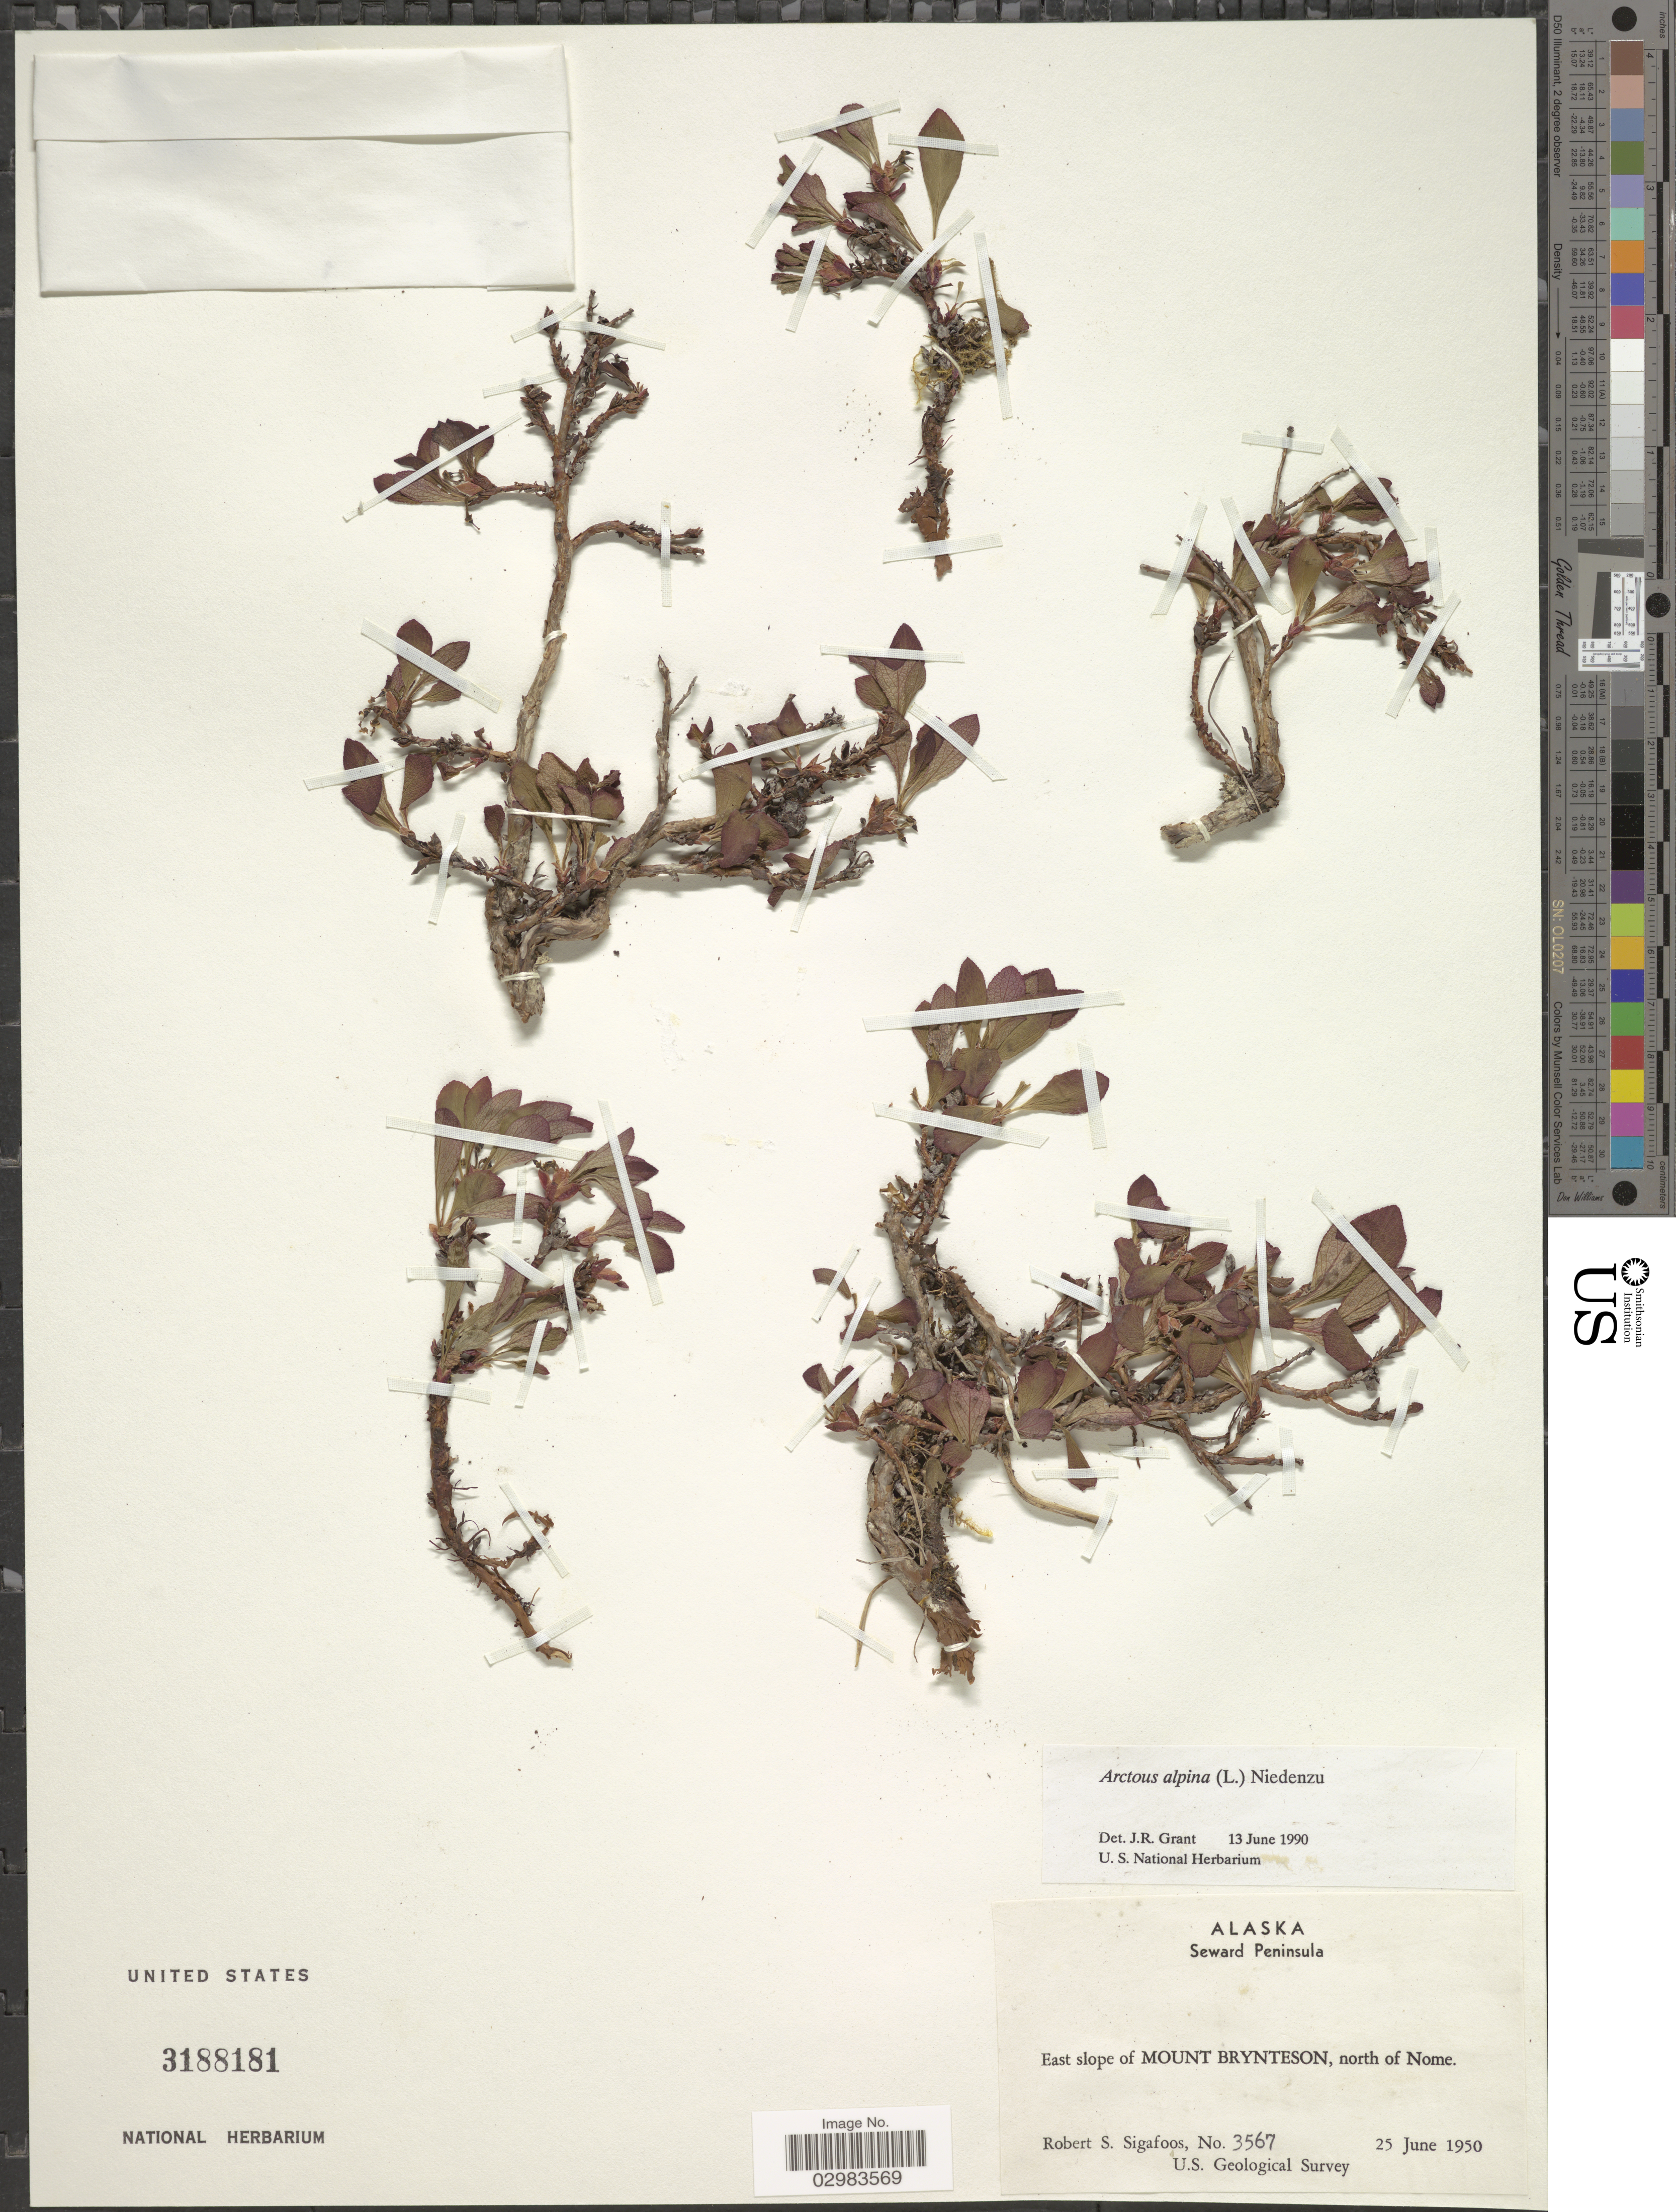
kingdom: Plantae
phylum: Tracheophyta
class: Magnoliopsida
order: Ericales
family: Ericaceae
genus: Arctostaphylos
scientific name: Arctostaphylos alpina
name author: (L.) Spreng.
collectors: R. Sigafoos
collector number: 3567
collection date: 1950-06-25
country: United States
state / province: Alaska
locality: Seward Peninsula, East slope of Mount Brynteson, north of Nome.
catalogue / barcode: US 3188181